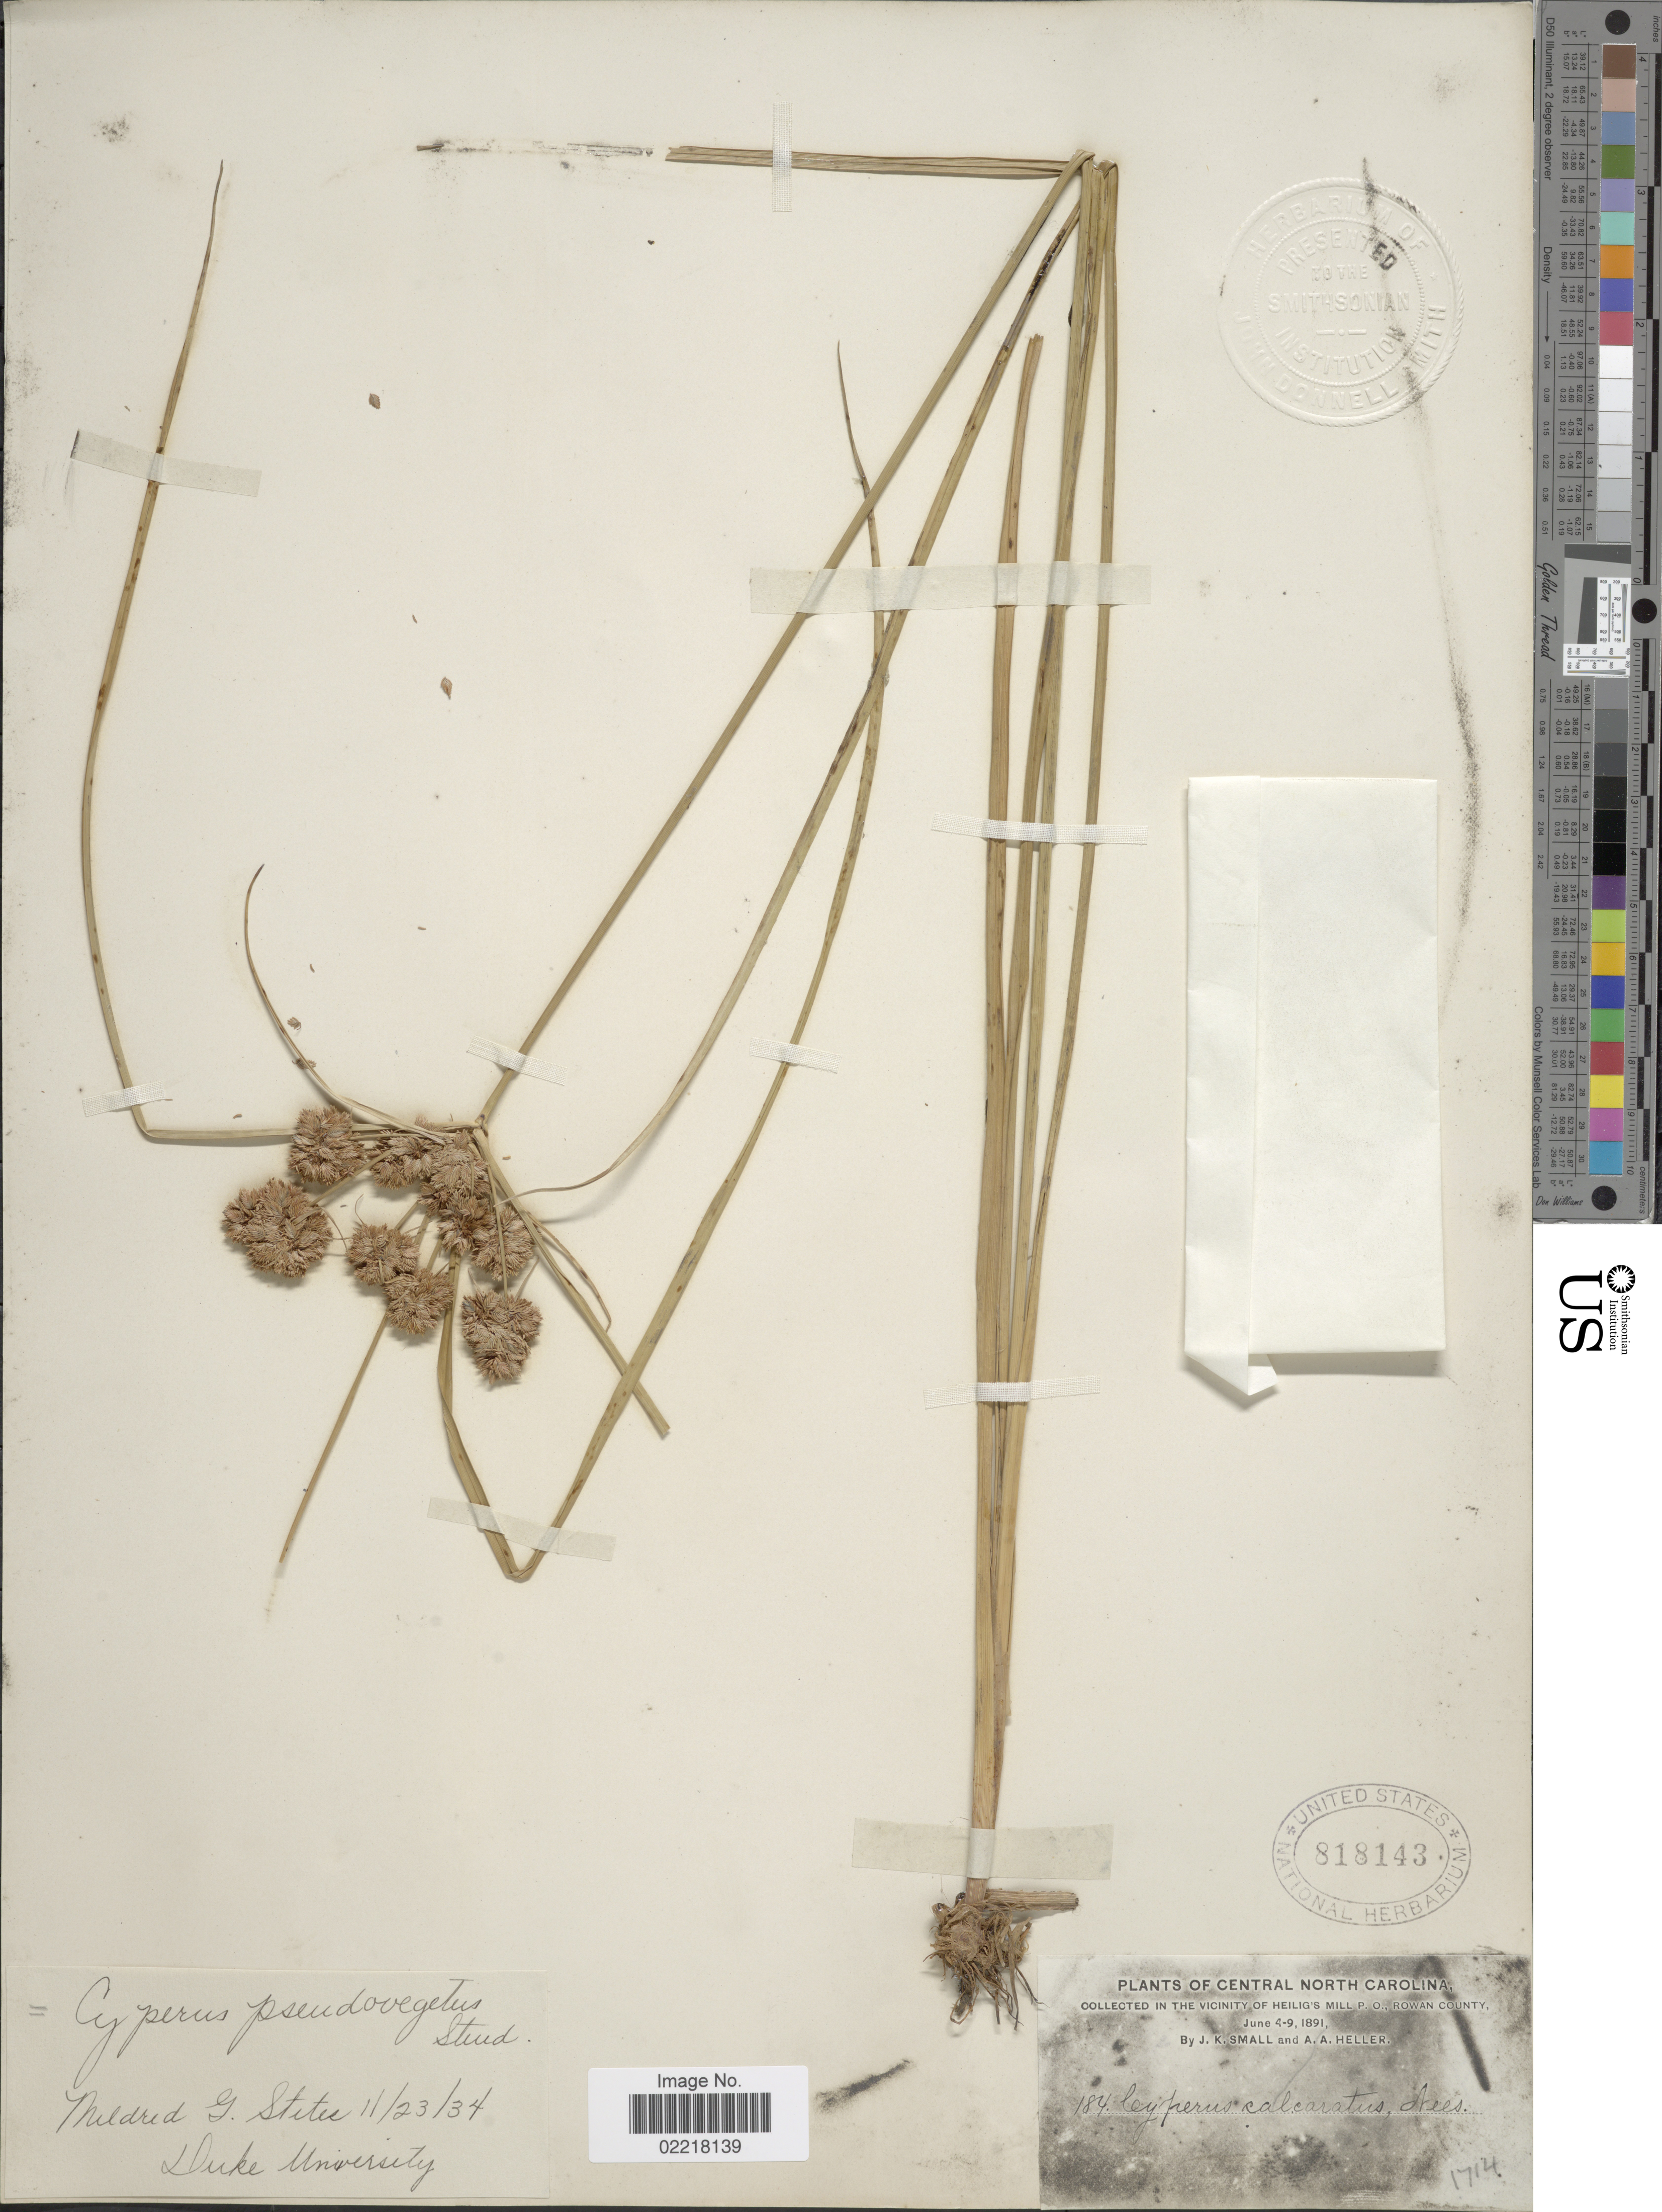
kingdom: Plantae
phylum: Tracheophyta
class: Liliopsida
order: Poales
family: Cyperaceae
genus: Cyperus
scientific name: Cyperus pseudovegetus Steud.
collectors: J. K. Small & A. A. Heller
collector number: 184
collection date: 1891-06-04/1891-06-09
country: United States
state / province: North Carolina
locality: Central North Carolina. In the Vicinity of Heilig's Mill P.O., Rowan County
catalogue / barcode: US 818143